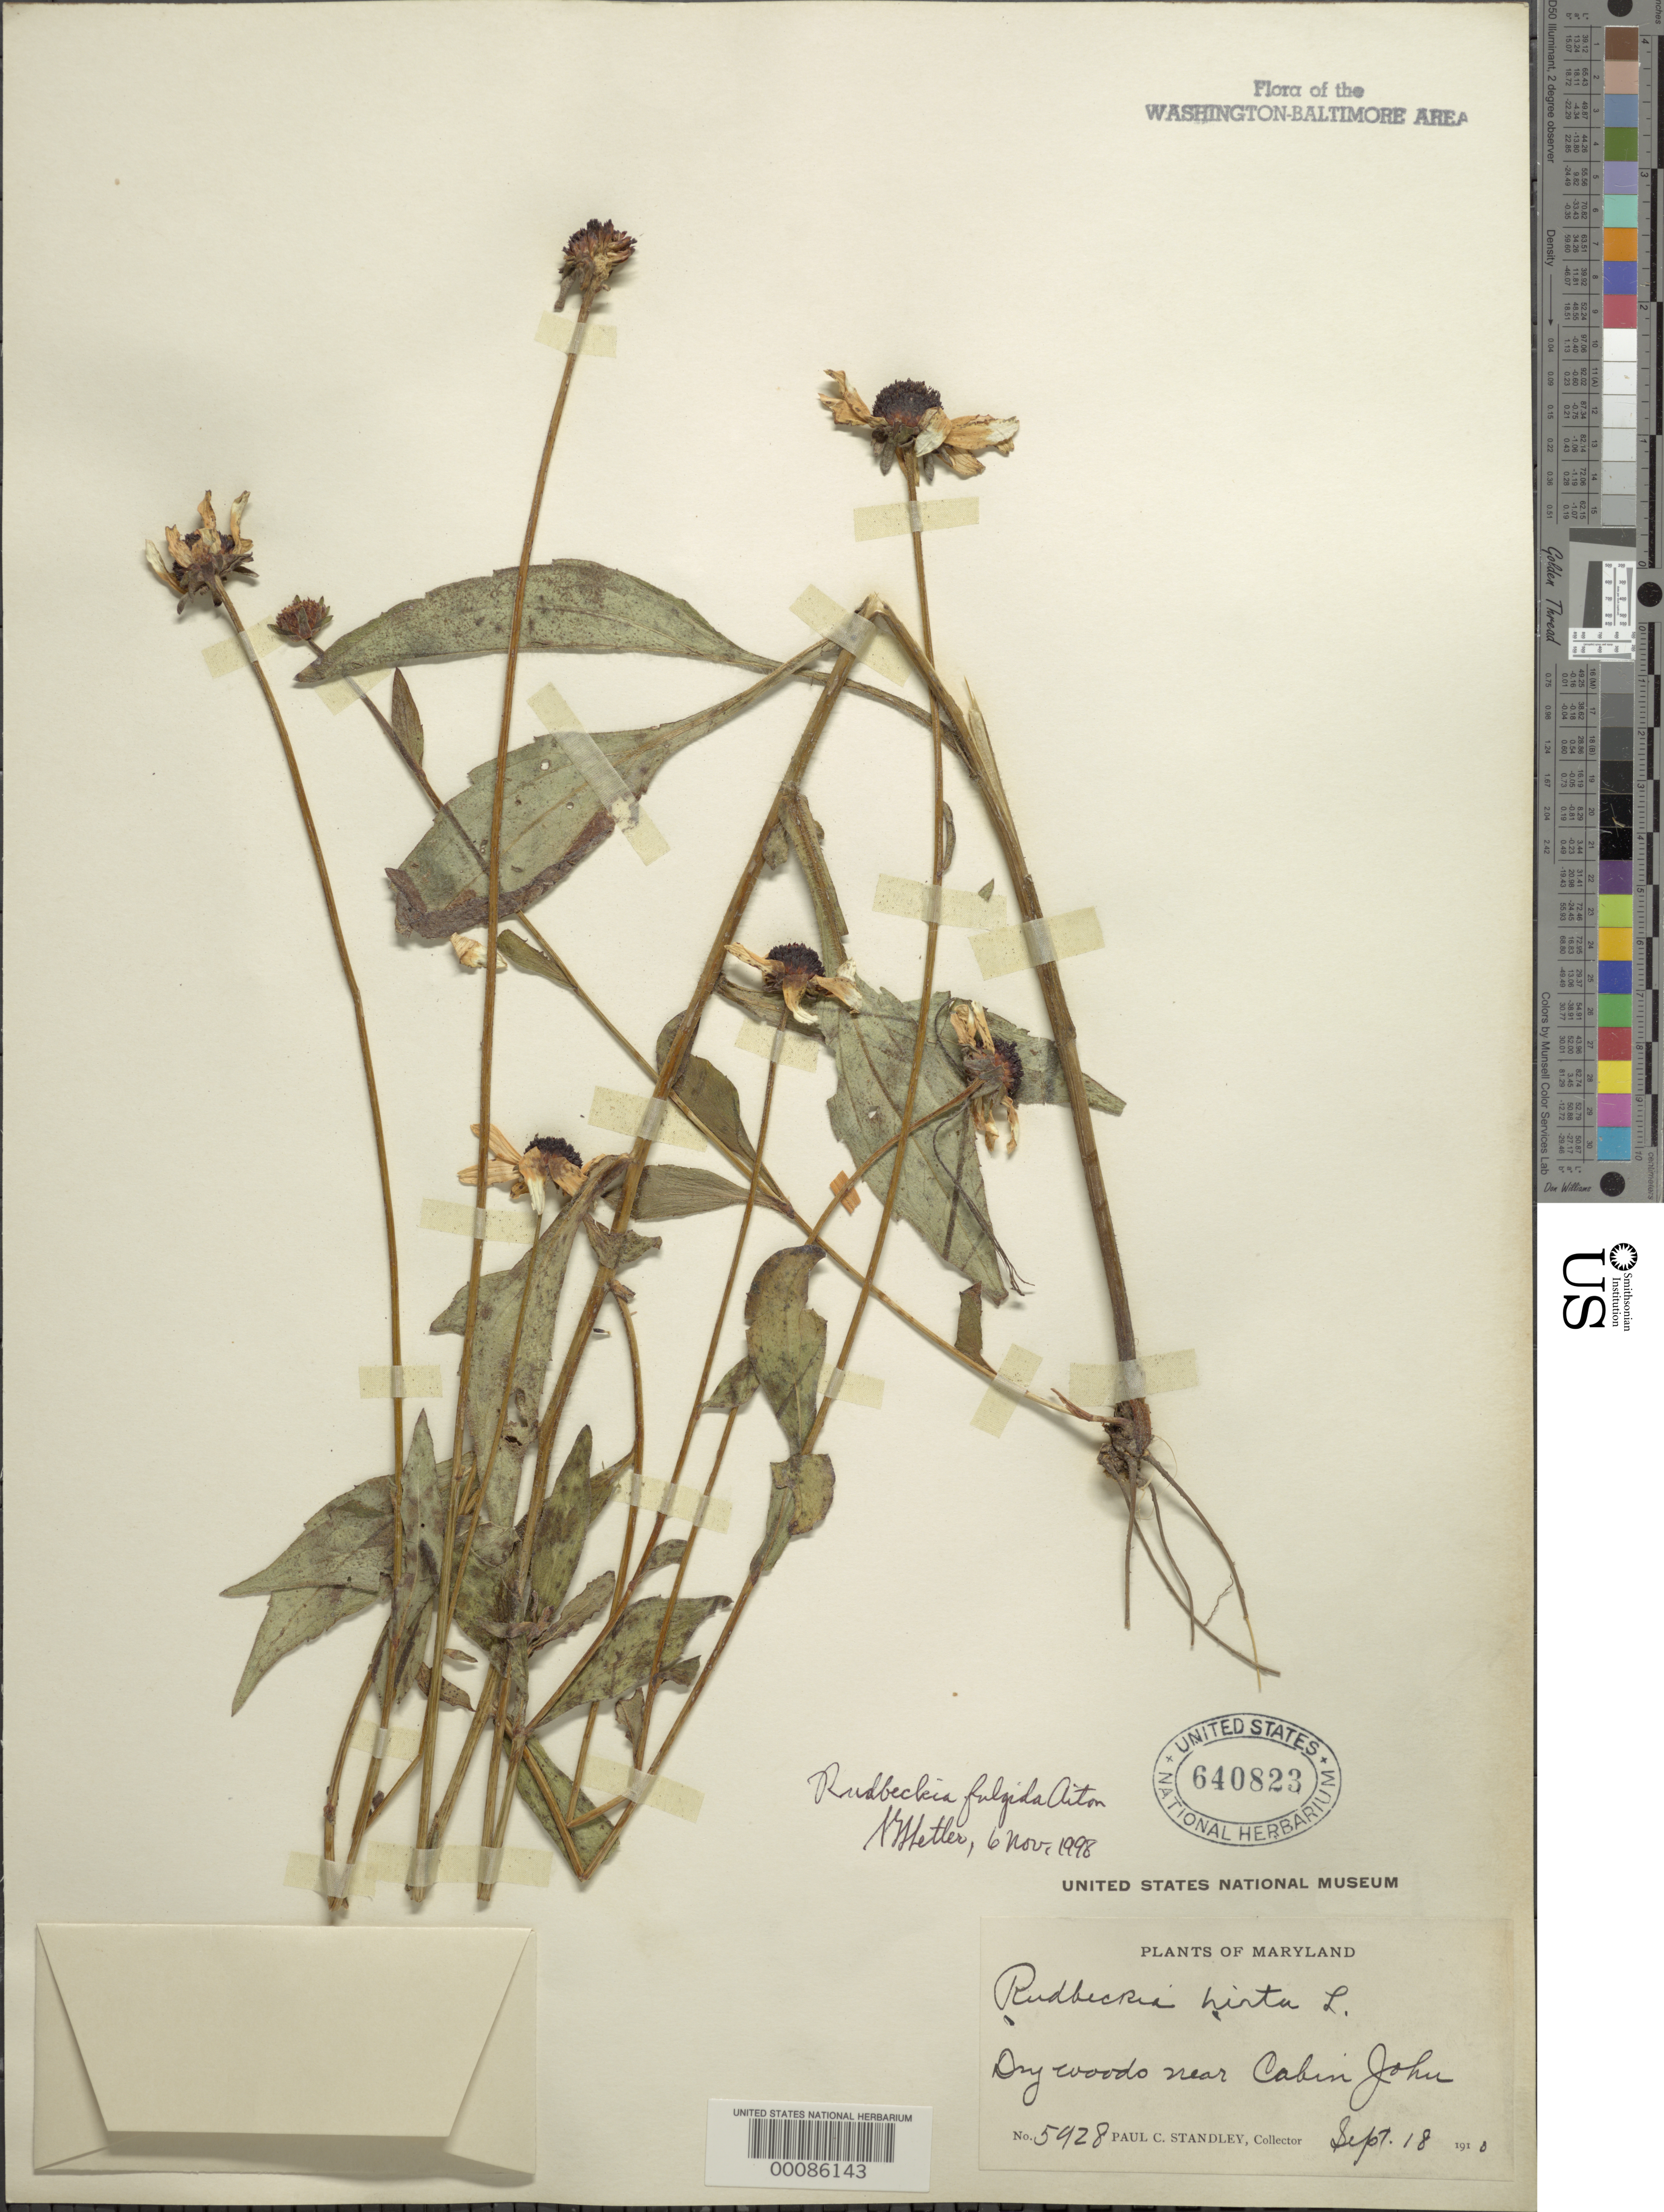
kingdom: Plantae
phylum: Tracheophyta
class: Magnoliopsida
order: Asterales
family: Asteraceae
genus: Rudbeckia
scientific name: Rudbeckia fulgida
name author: Aiton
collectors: P. C. Standley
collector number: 5928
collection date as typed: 18 Sep 1910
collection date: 1910-09-18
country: United States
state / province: Maryland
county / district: Montgomery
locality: Near Cabin John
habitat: Dry woods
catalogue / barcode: US 640823